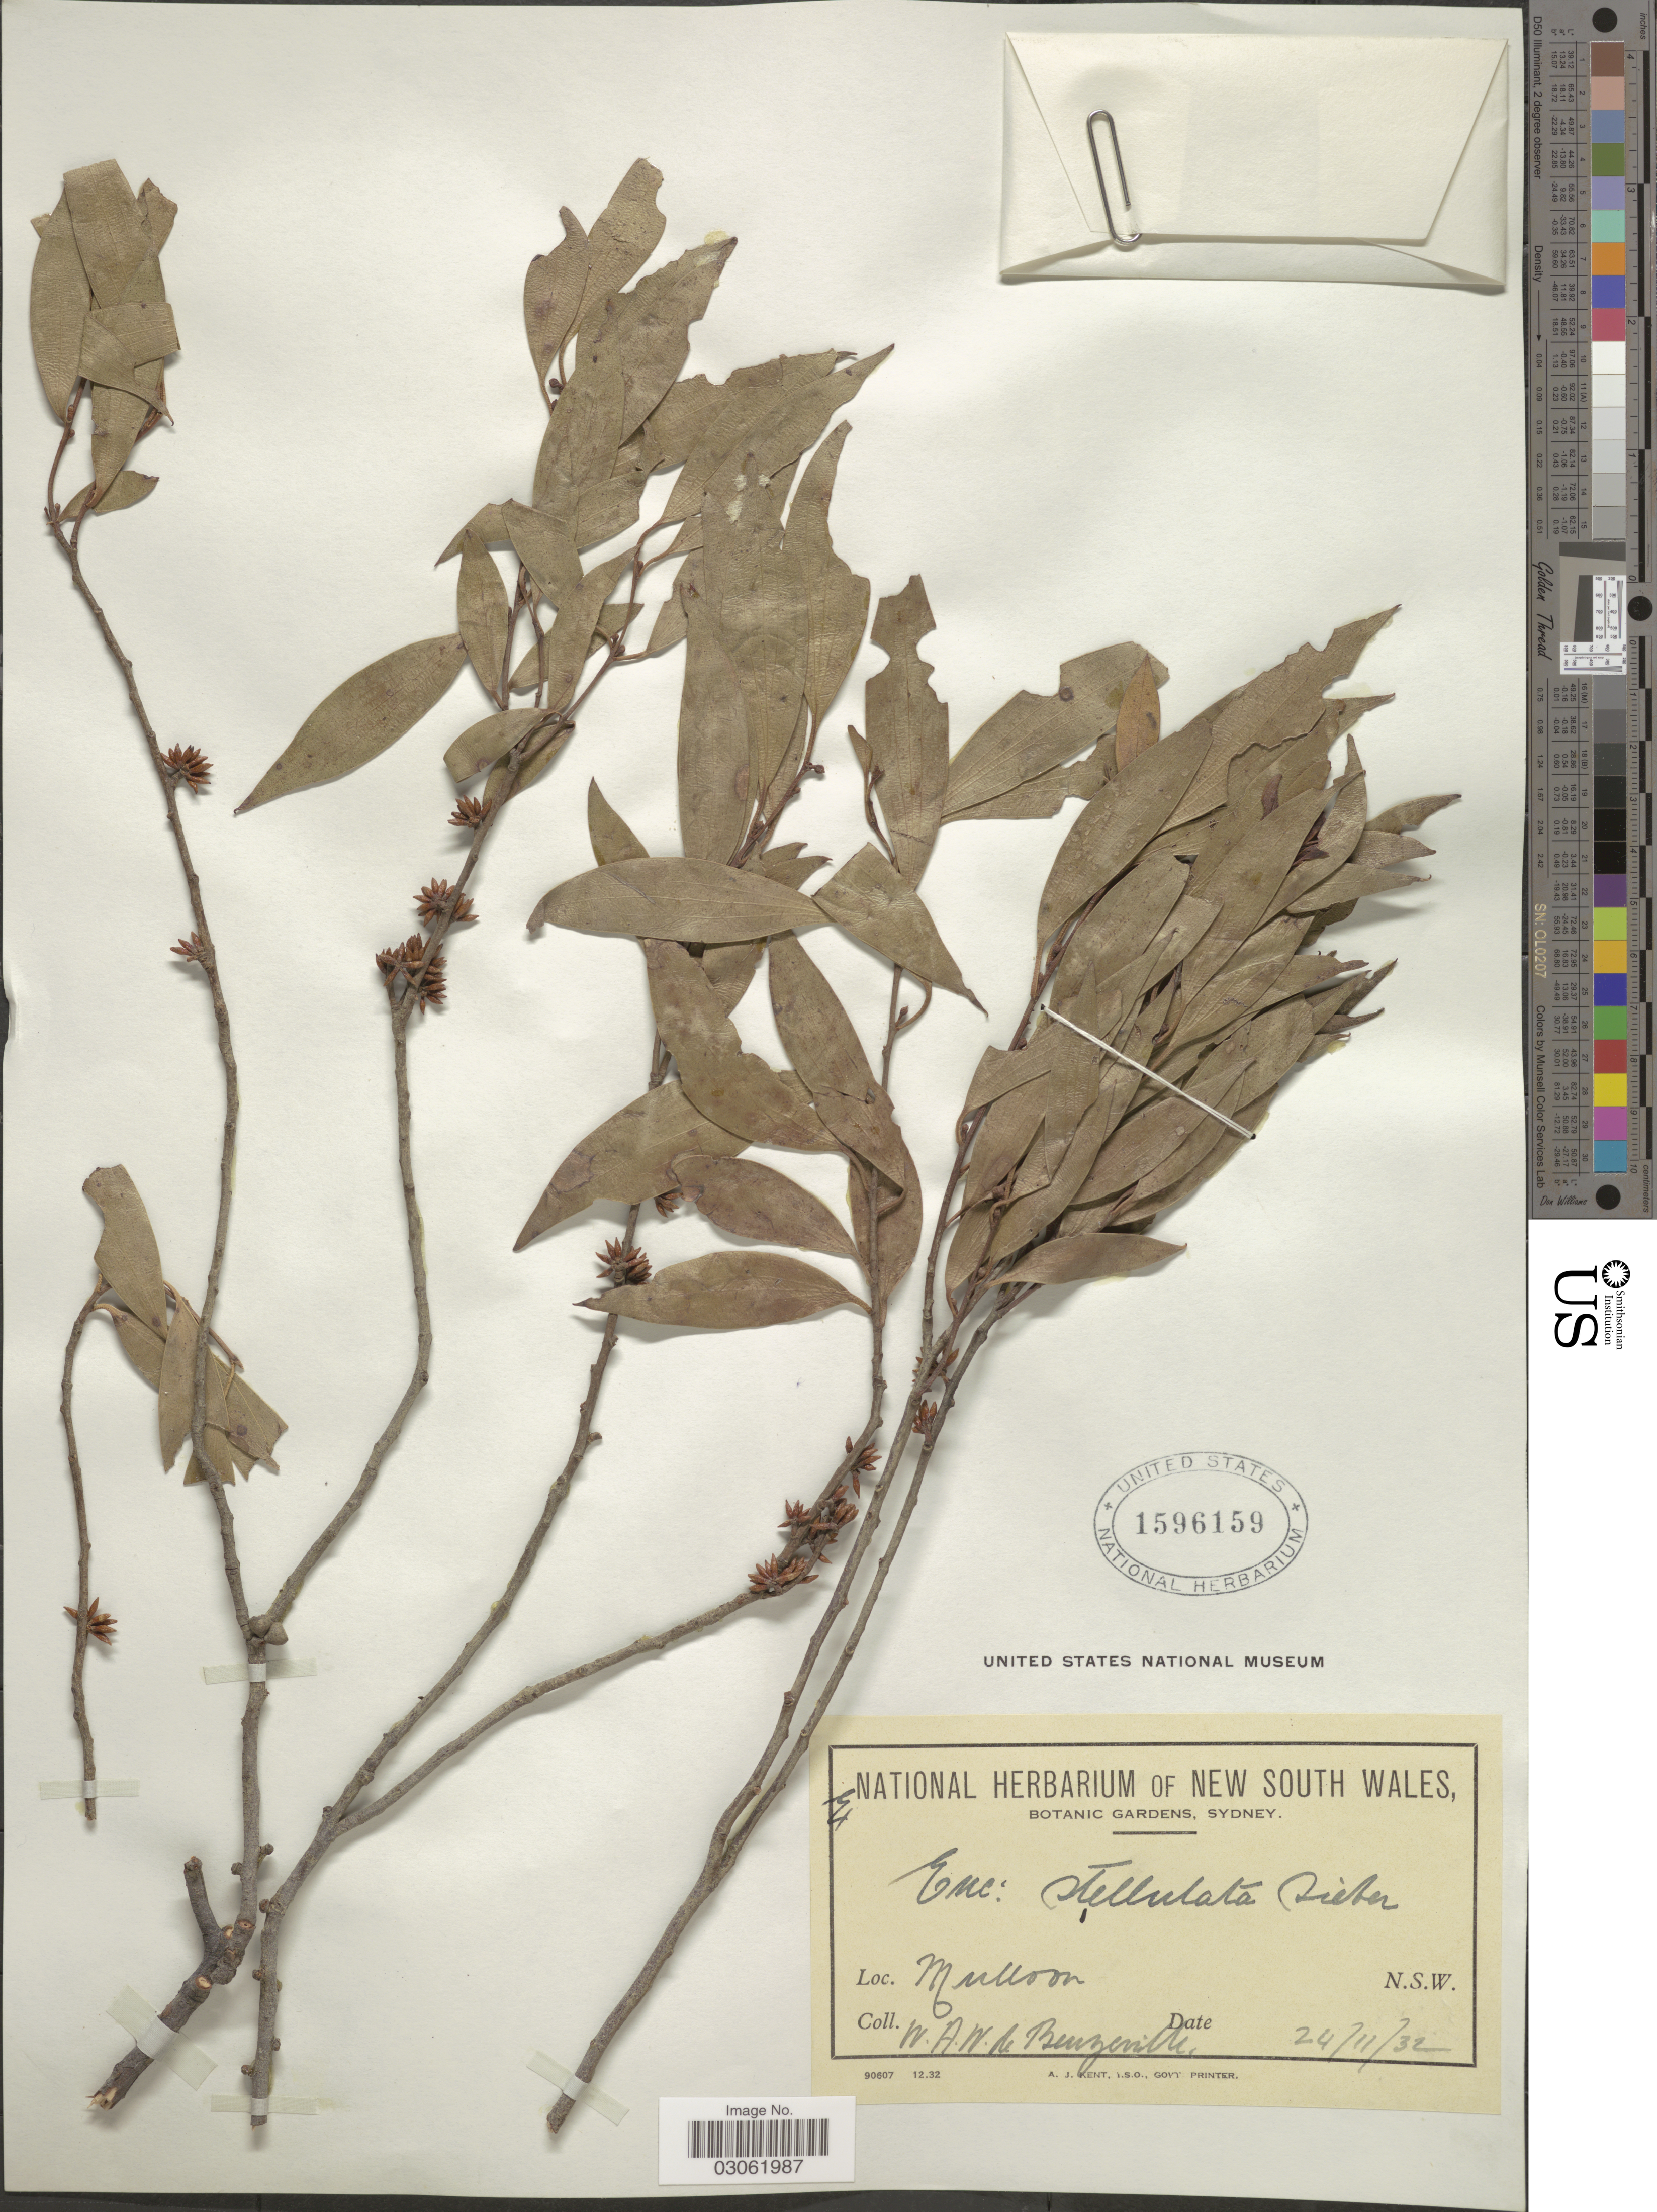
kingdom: Plantae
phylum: Tracheophyta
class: Magnoliopsida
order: Myrtales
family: Myrtaceae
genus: Eucalyptus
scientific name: Eucalyptus stellulata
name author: Sieber ex DC.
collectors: W. Beuzeville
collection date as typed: Transcribed d/m/y: 24/11/32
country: Australia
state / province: New South Wales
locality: Mulloon.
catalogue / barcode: US 1596159